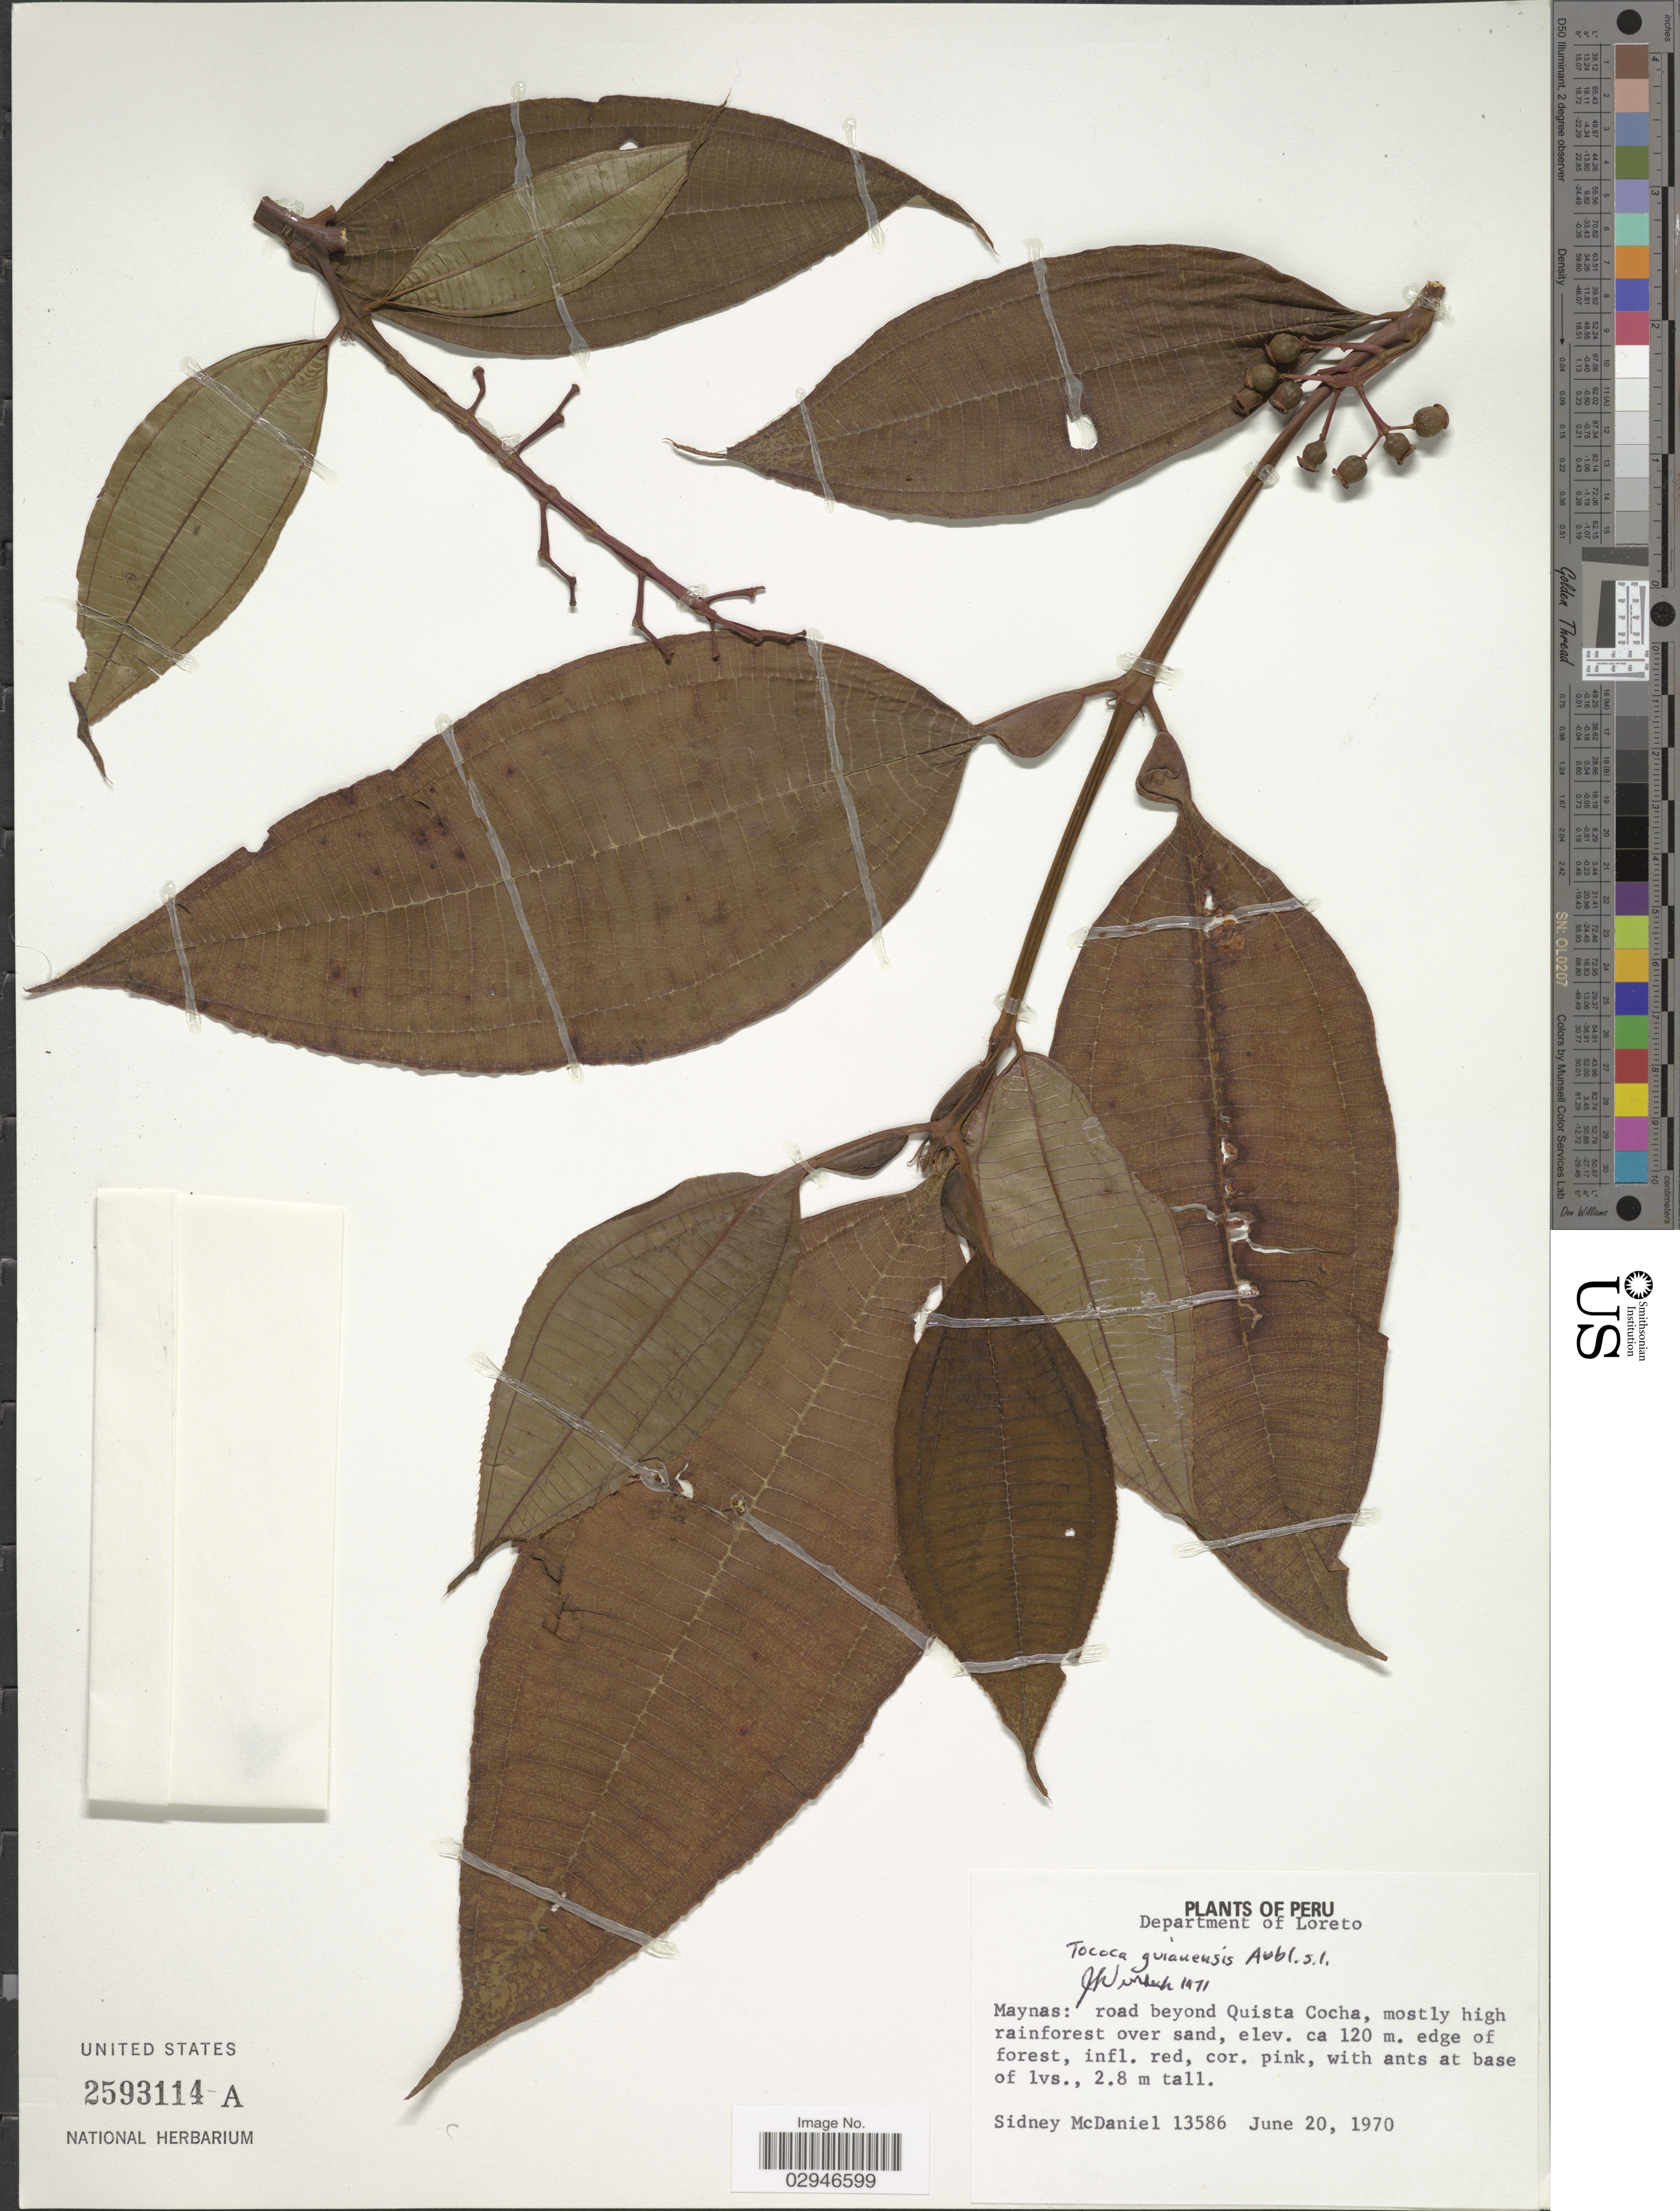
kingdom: Plantae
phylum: Tracheophyta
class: Magnoliopsida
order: Myrtales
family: Melastomataceae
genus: Tococa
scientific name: Tococa guianensis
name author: Aubl.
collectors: S. McDaniel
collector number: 13586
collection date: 1970-06-20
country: Peru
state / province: Loreto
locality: Department of Loreto, Maynas, road beyond Quista Cocha.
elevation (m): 120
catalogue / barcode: US 2593114A